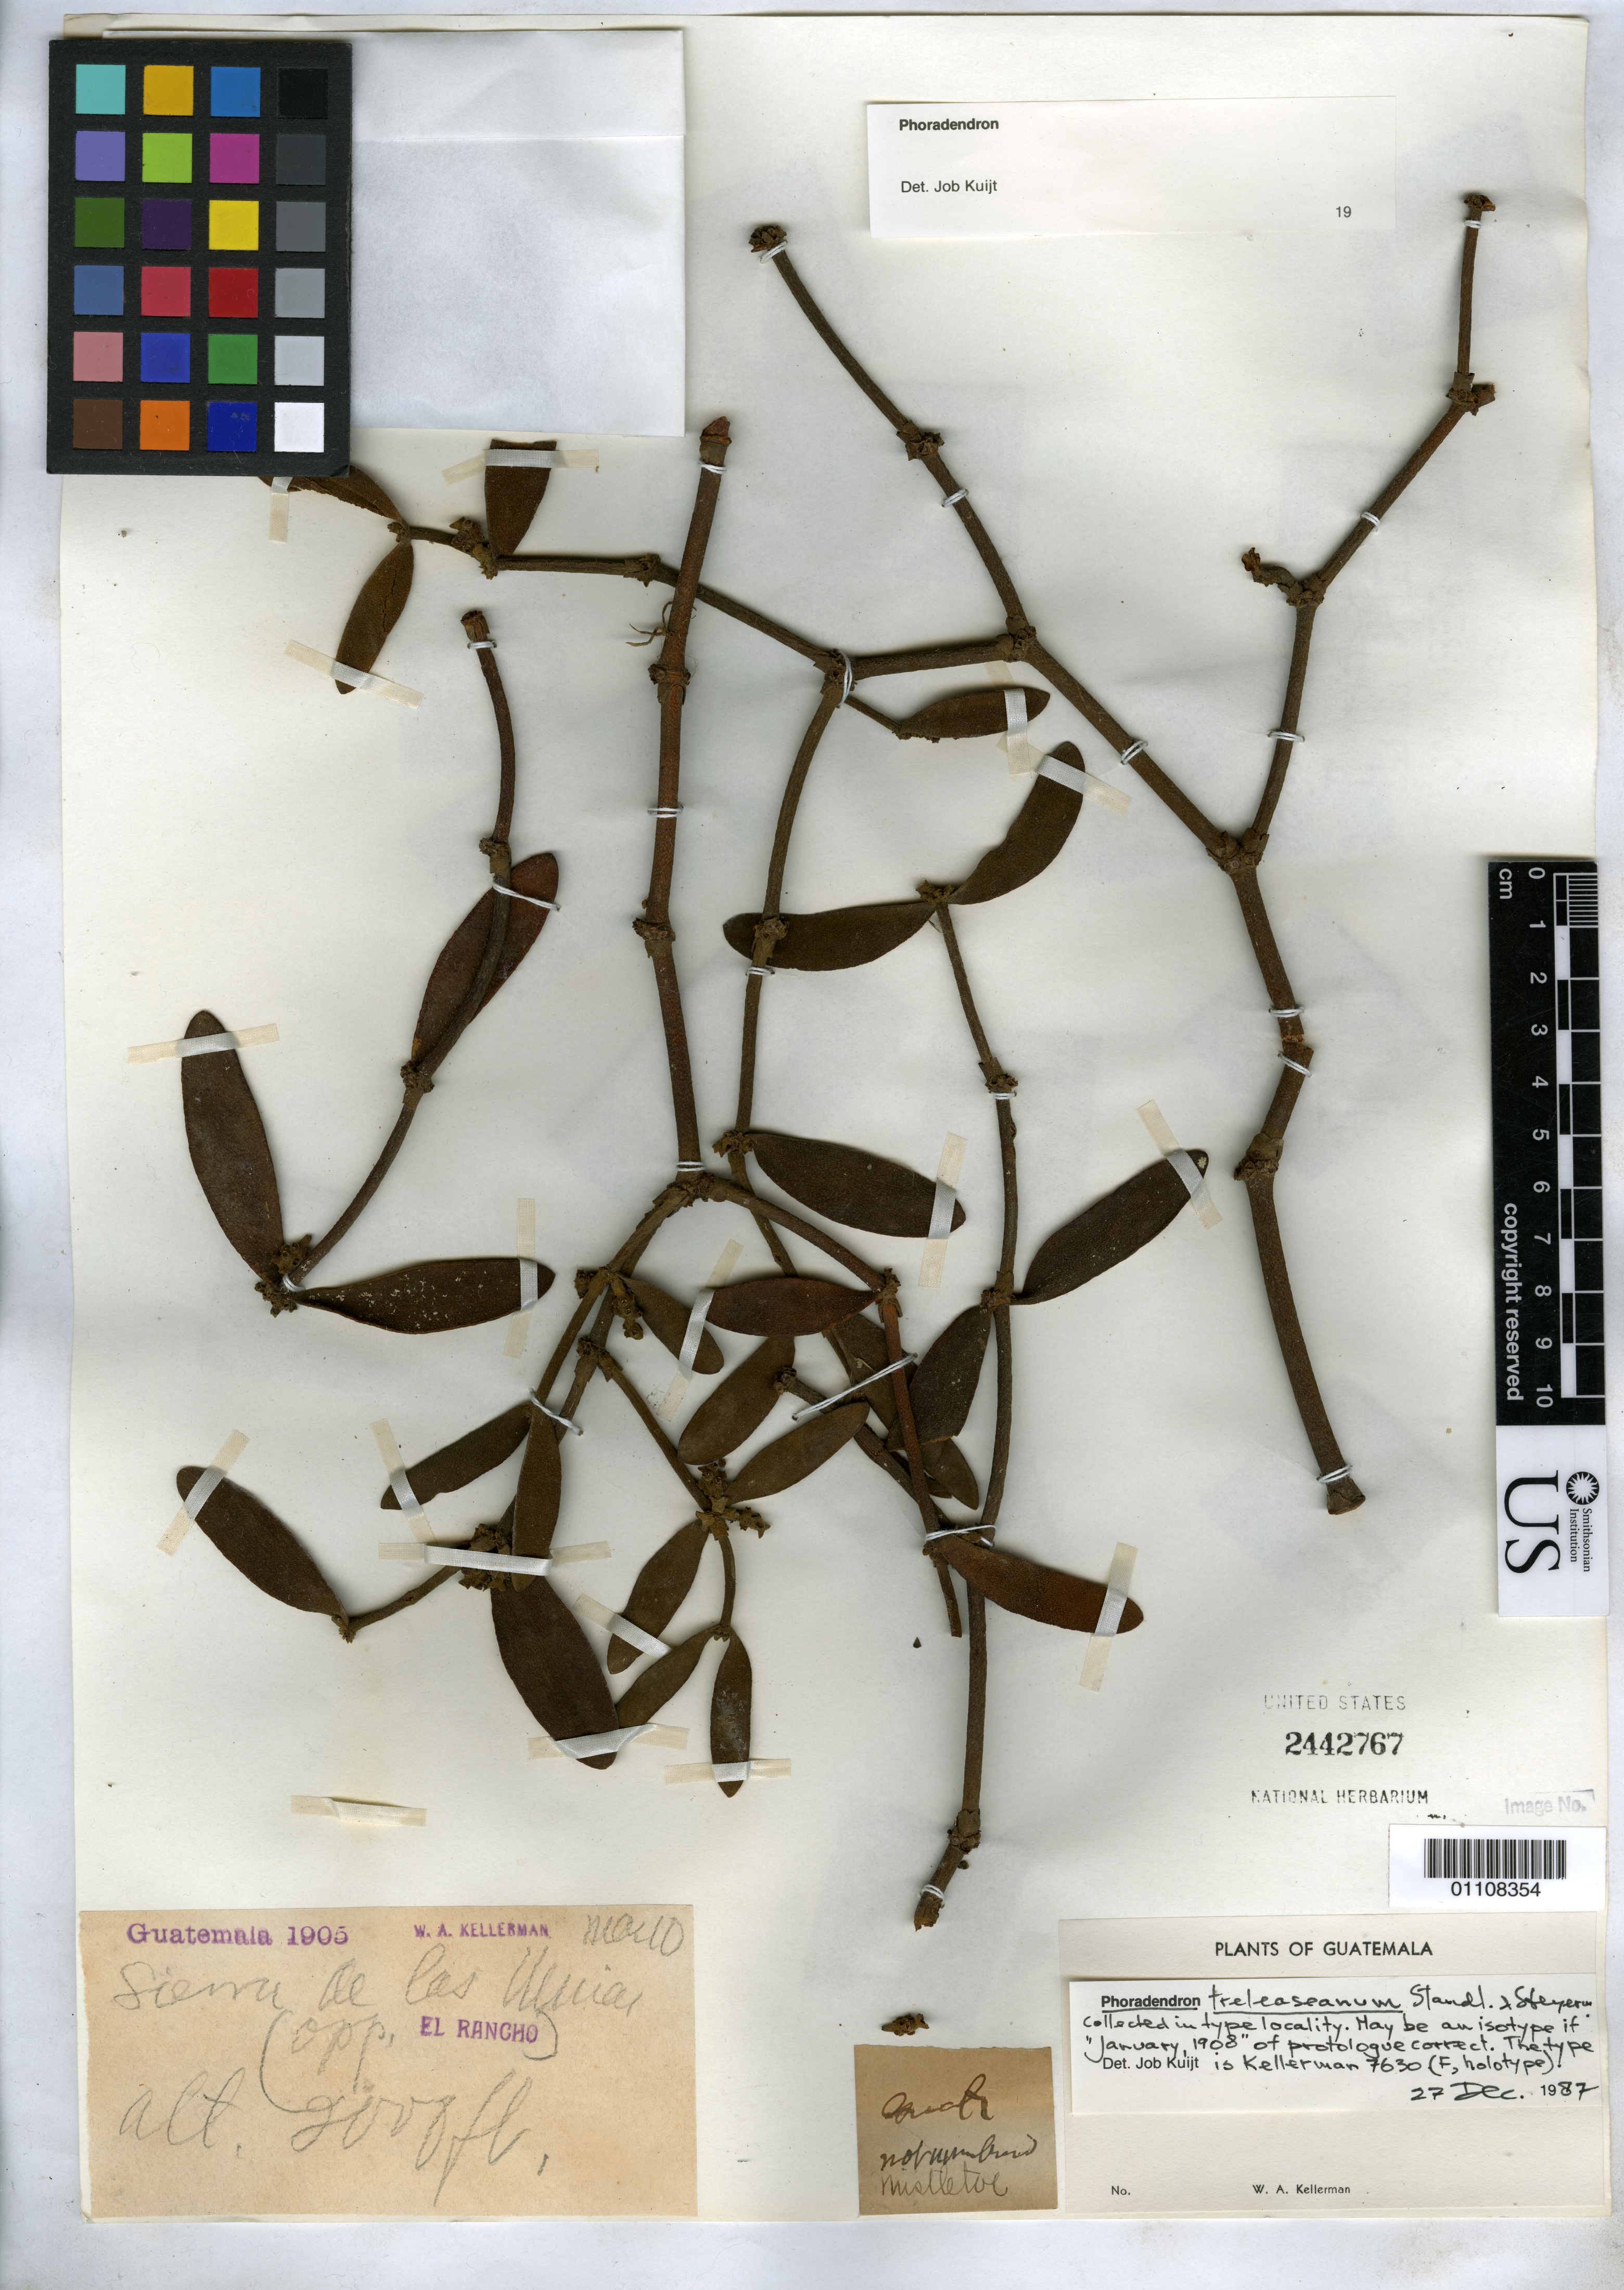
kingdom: Plantae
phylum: Tracheophyta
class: Magnoliopsida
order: Santalales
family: Viscaceae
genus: Phoradendron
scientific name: Phoradendron treleaseanum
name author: Standl. & Steyerm.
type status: Possible Isotype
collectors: W. A. Kellerman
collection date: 1905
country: Guatemala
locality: Sierra de las Minas, El Rancho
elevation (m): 610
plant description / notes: Type locality but dubiously type material; type is Kellerman 7630, collected January 1908.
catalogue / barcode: US 2442767